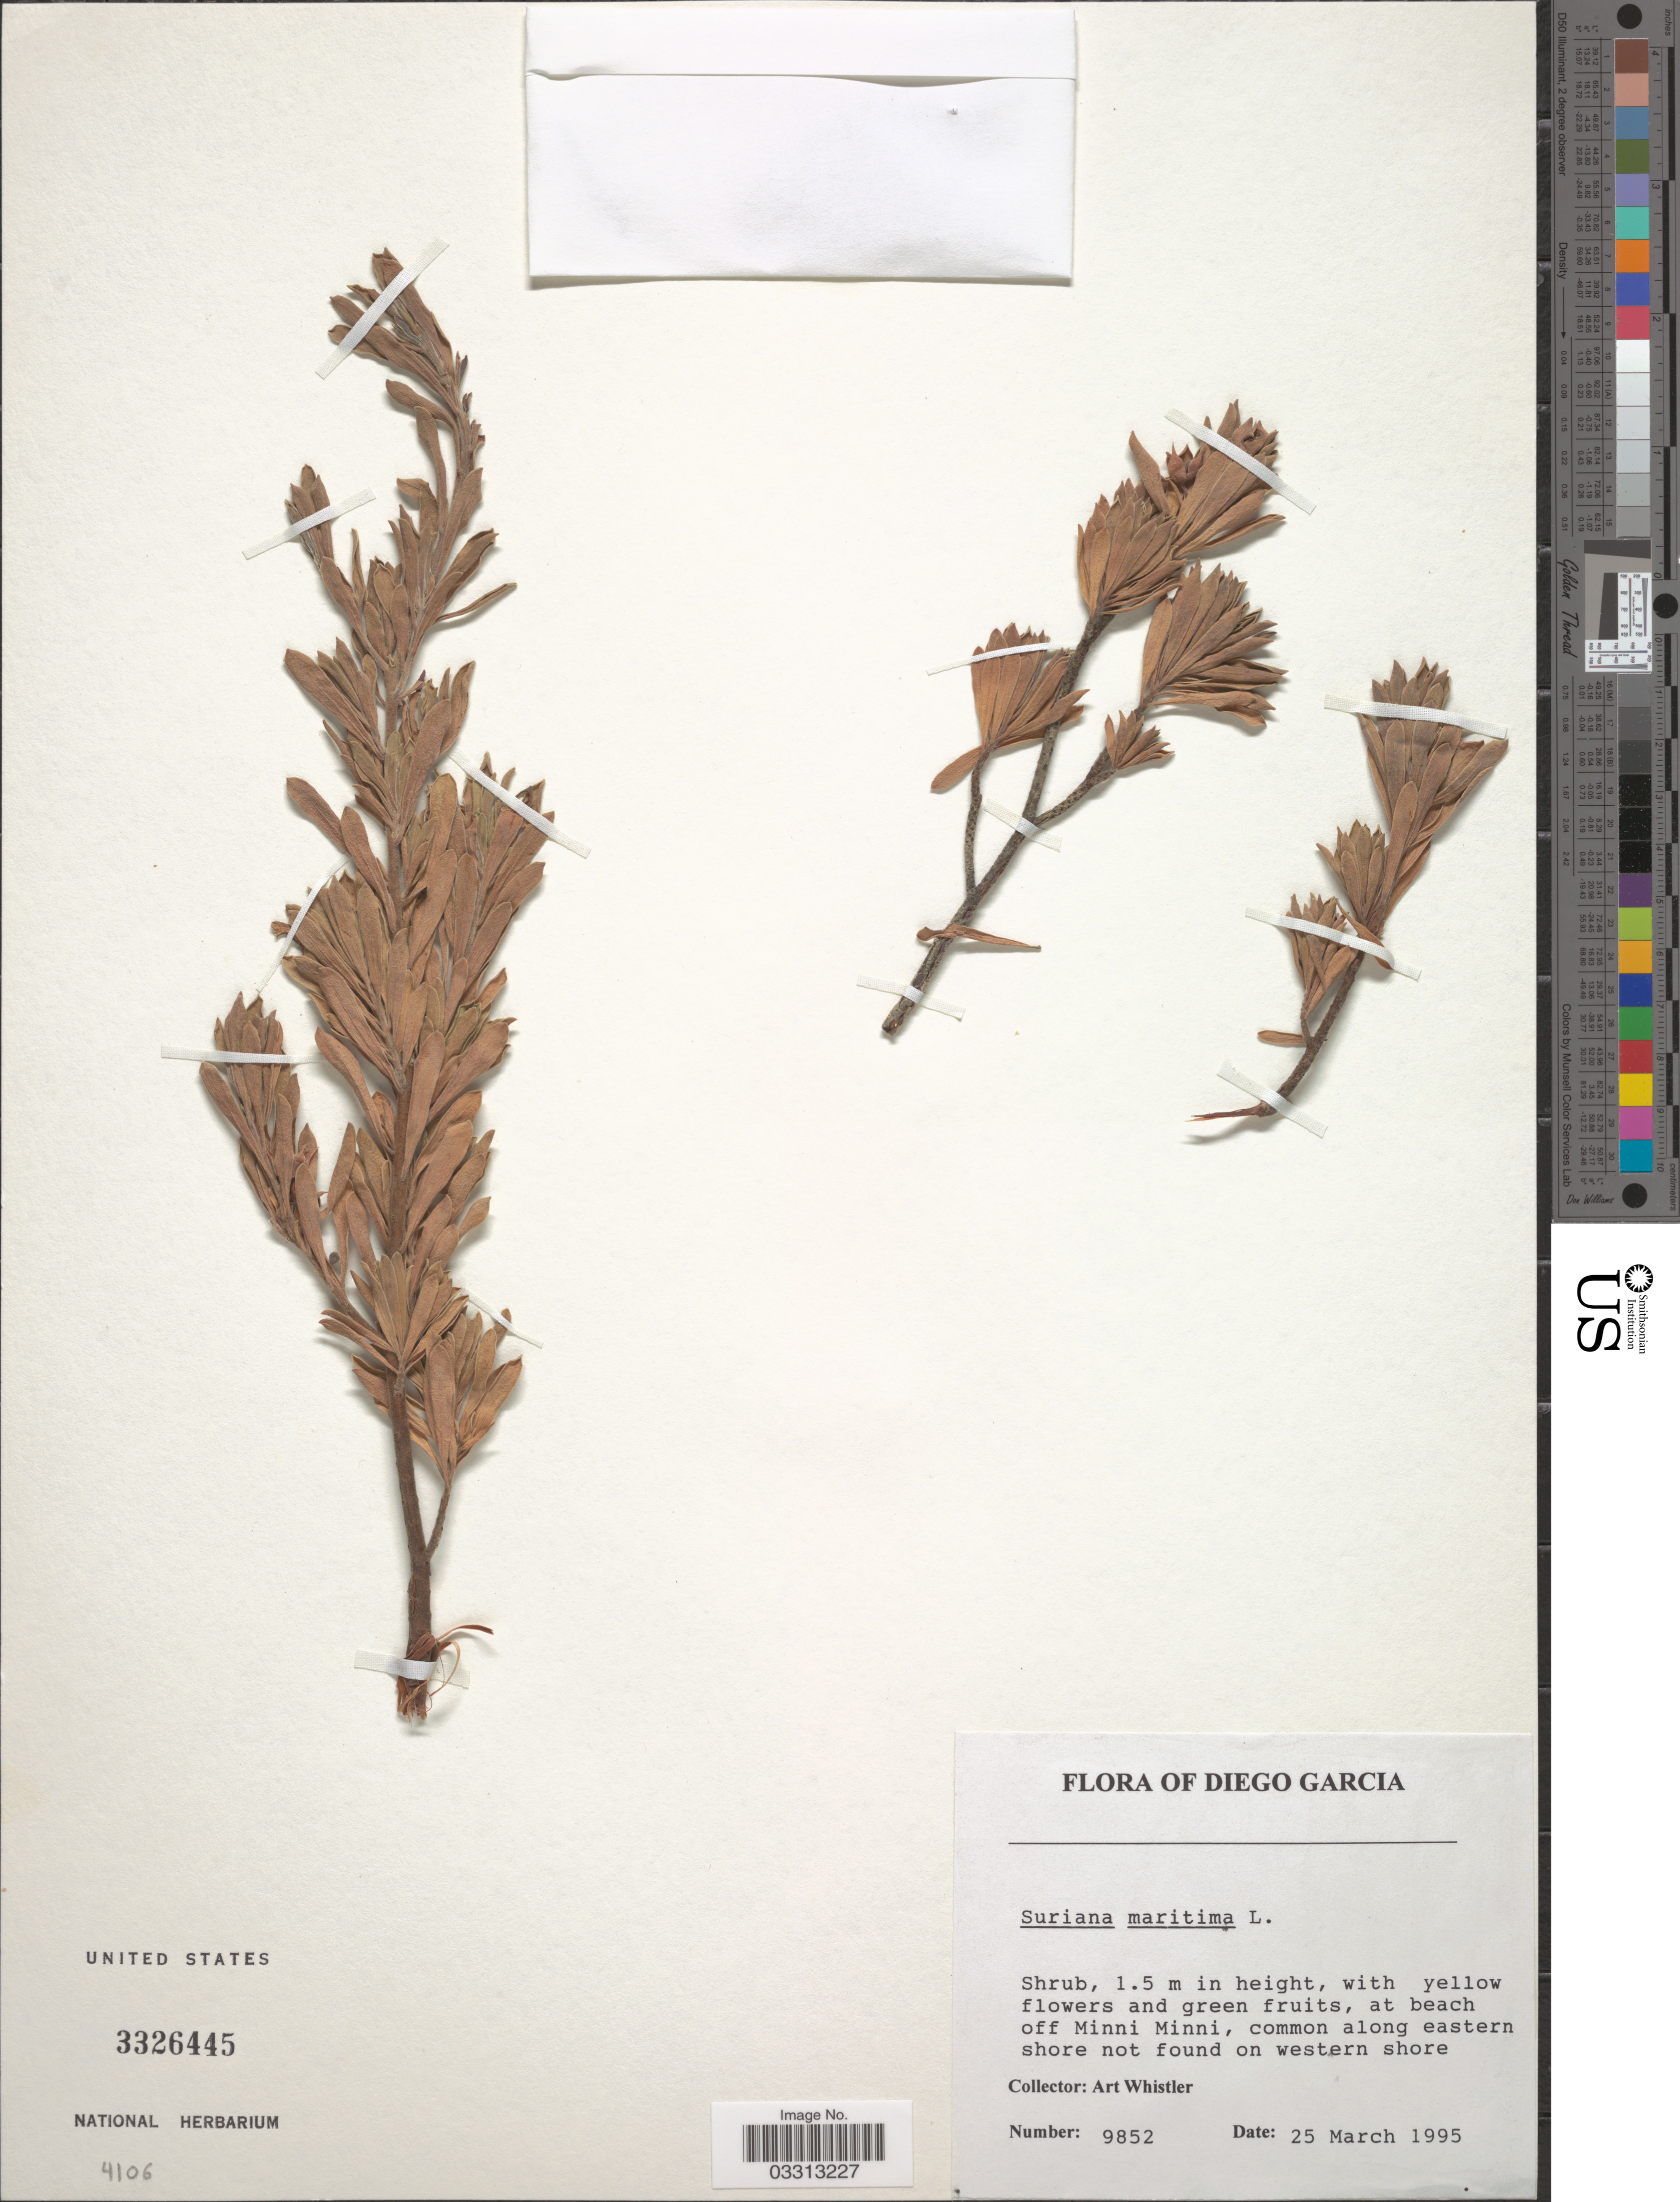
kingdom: Plantae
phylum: Tracheophyta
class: Magnoliopsida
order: Fabales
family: Surianaceae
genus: Suriana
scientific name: Suriana maritima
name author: L.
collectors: A. Whistler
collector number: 9852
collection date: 1995-03-25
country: British Indian Ocean Territory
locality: Diego Garcia. At beach off Minni Minni, along eastern shore.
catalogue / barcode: US 3326445